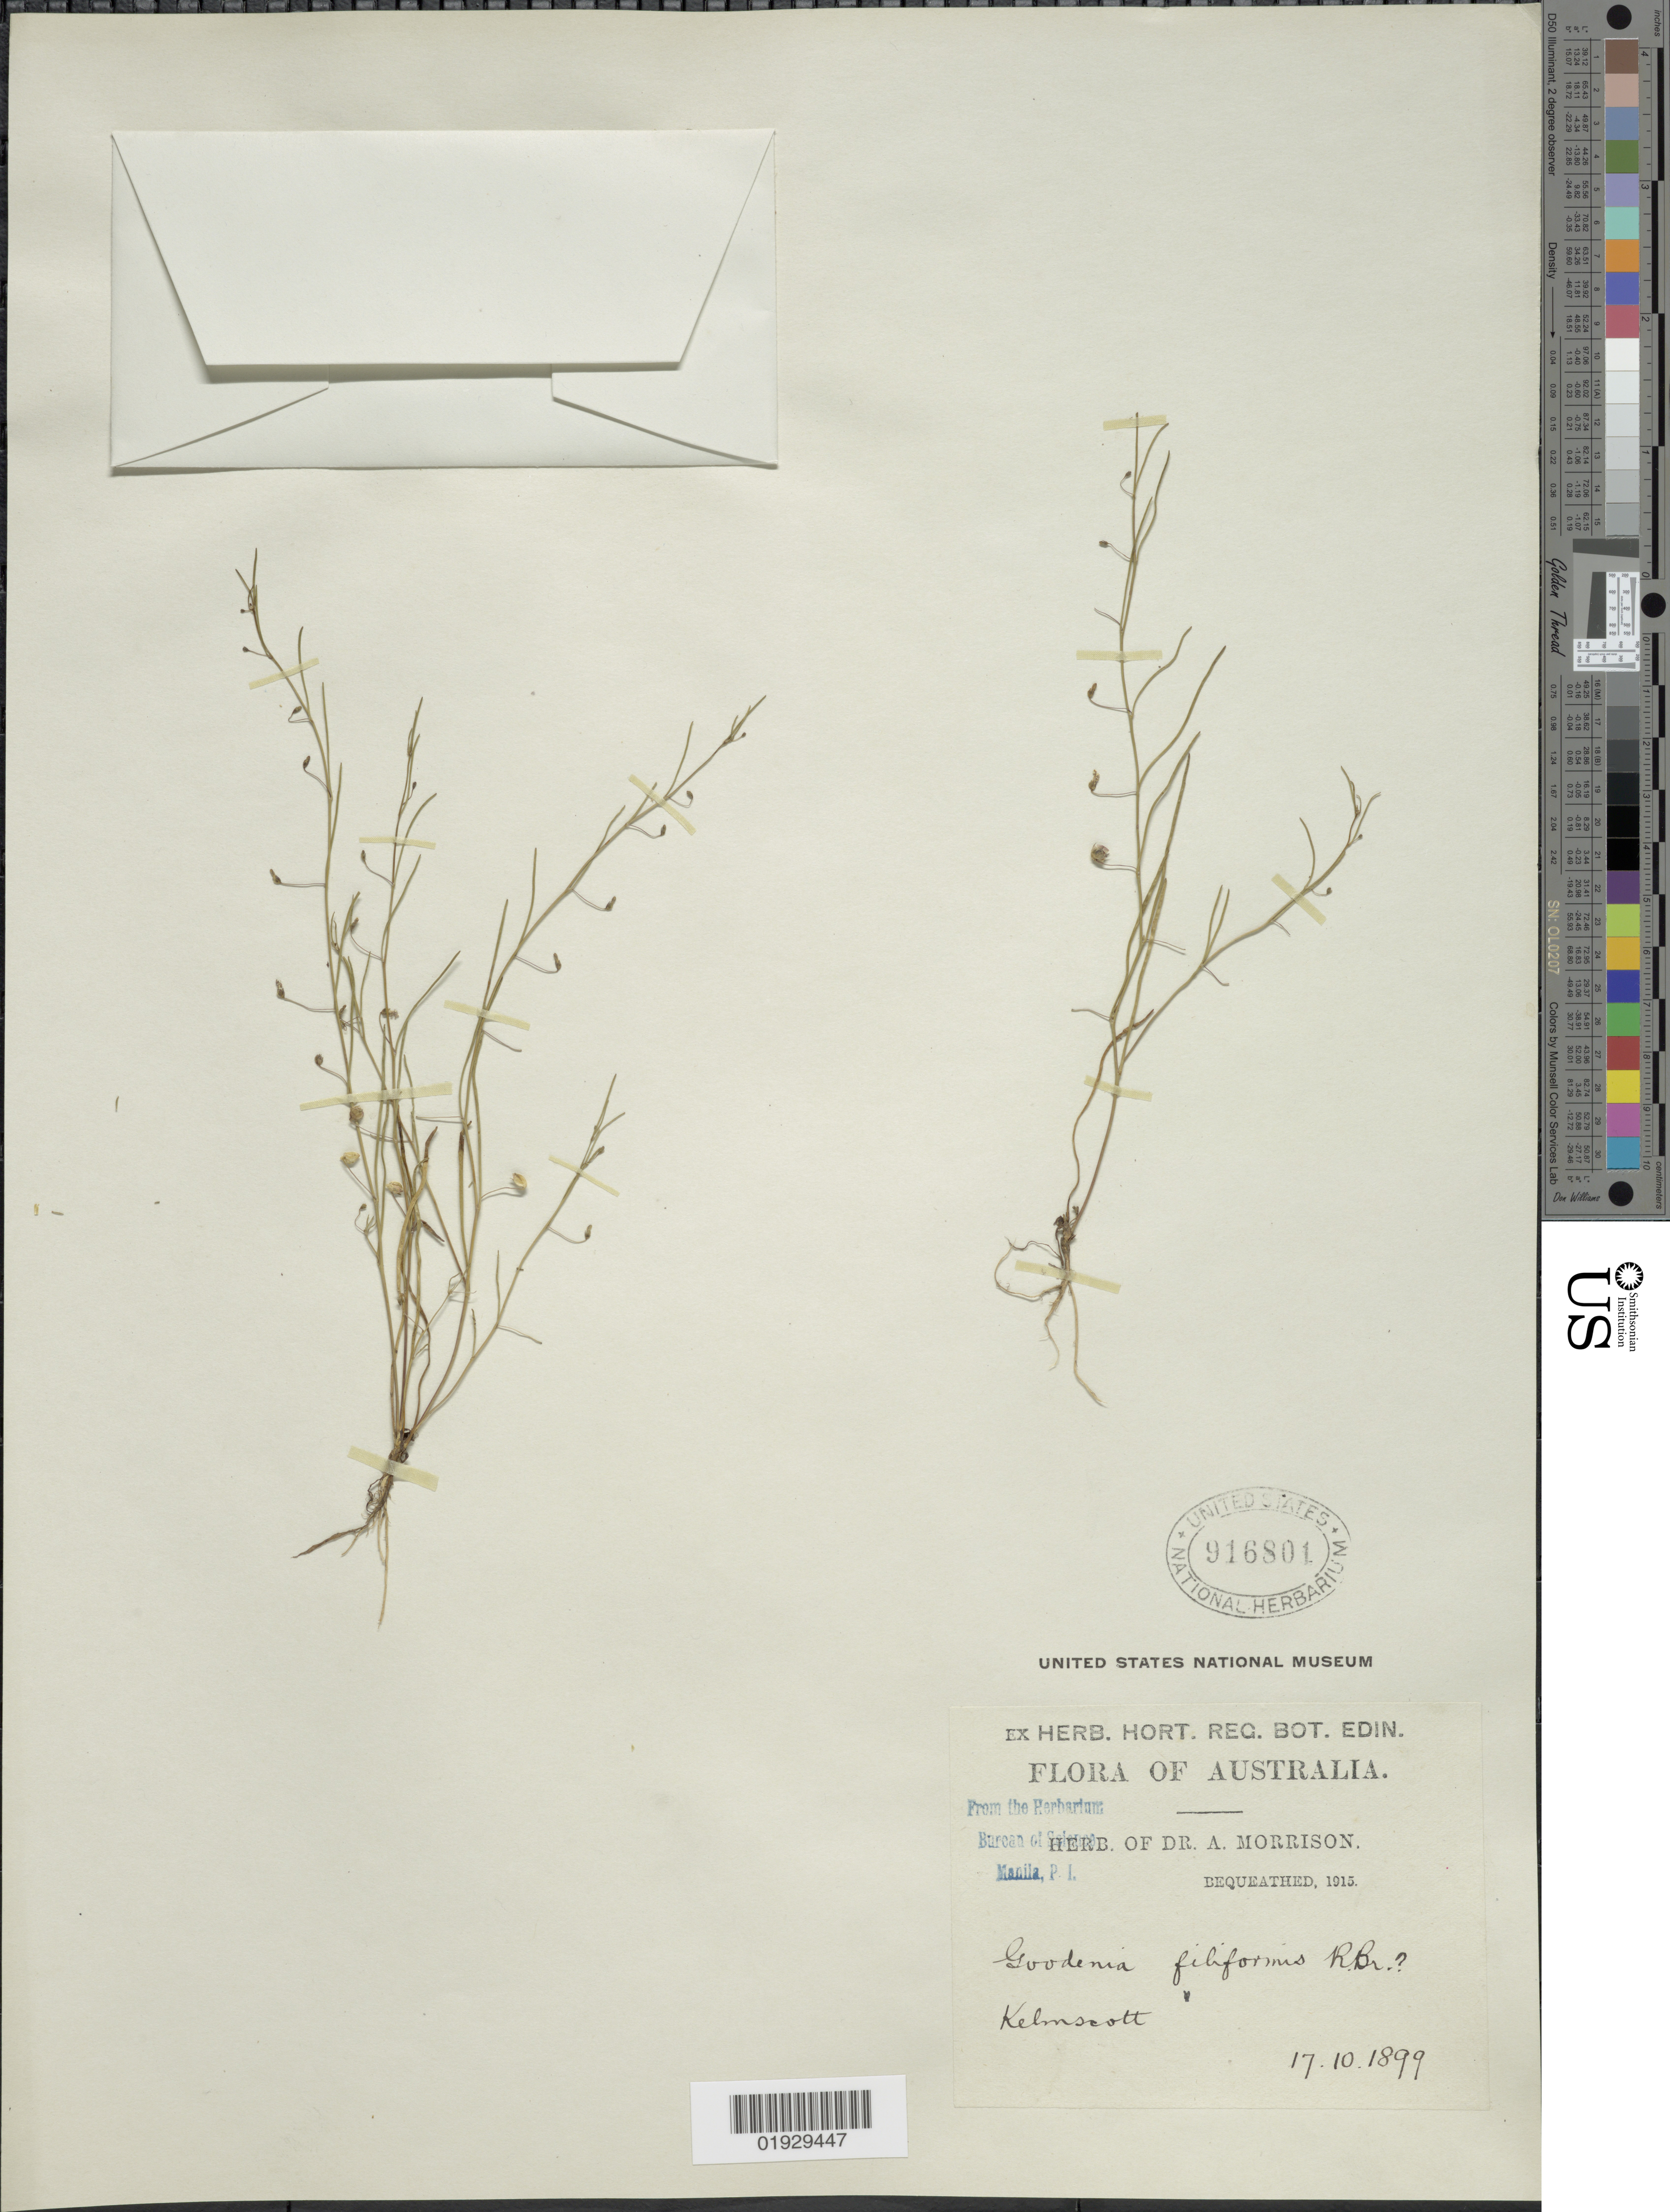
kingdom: Plantae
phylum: Tracheophyta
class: Magnoliopsida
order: Asterales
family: Goodeniaceae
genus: Goodenia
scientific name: Goodenia filiformis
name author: R. Br.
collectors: ex herb. Dr. A. Morrison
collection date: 1899-10-17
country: Australia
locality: Kelmscott.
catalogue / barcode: US 916801